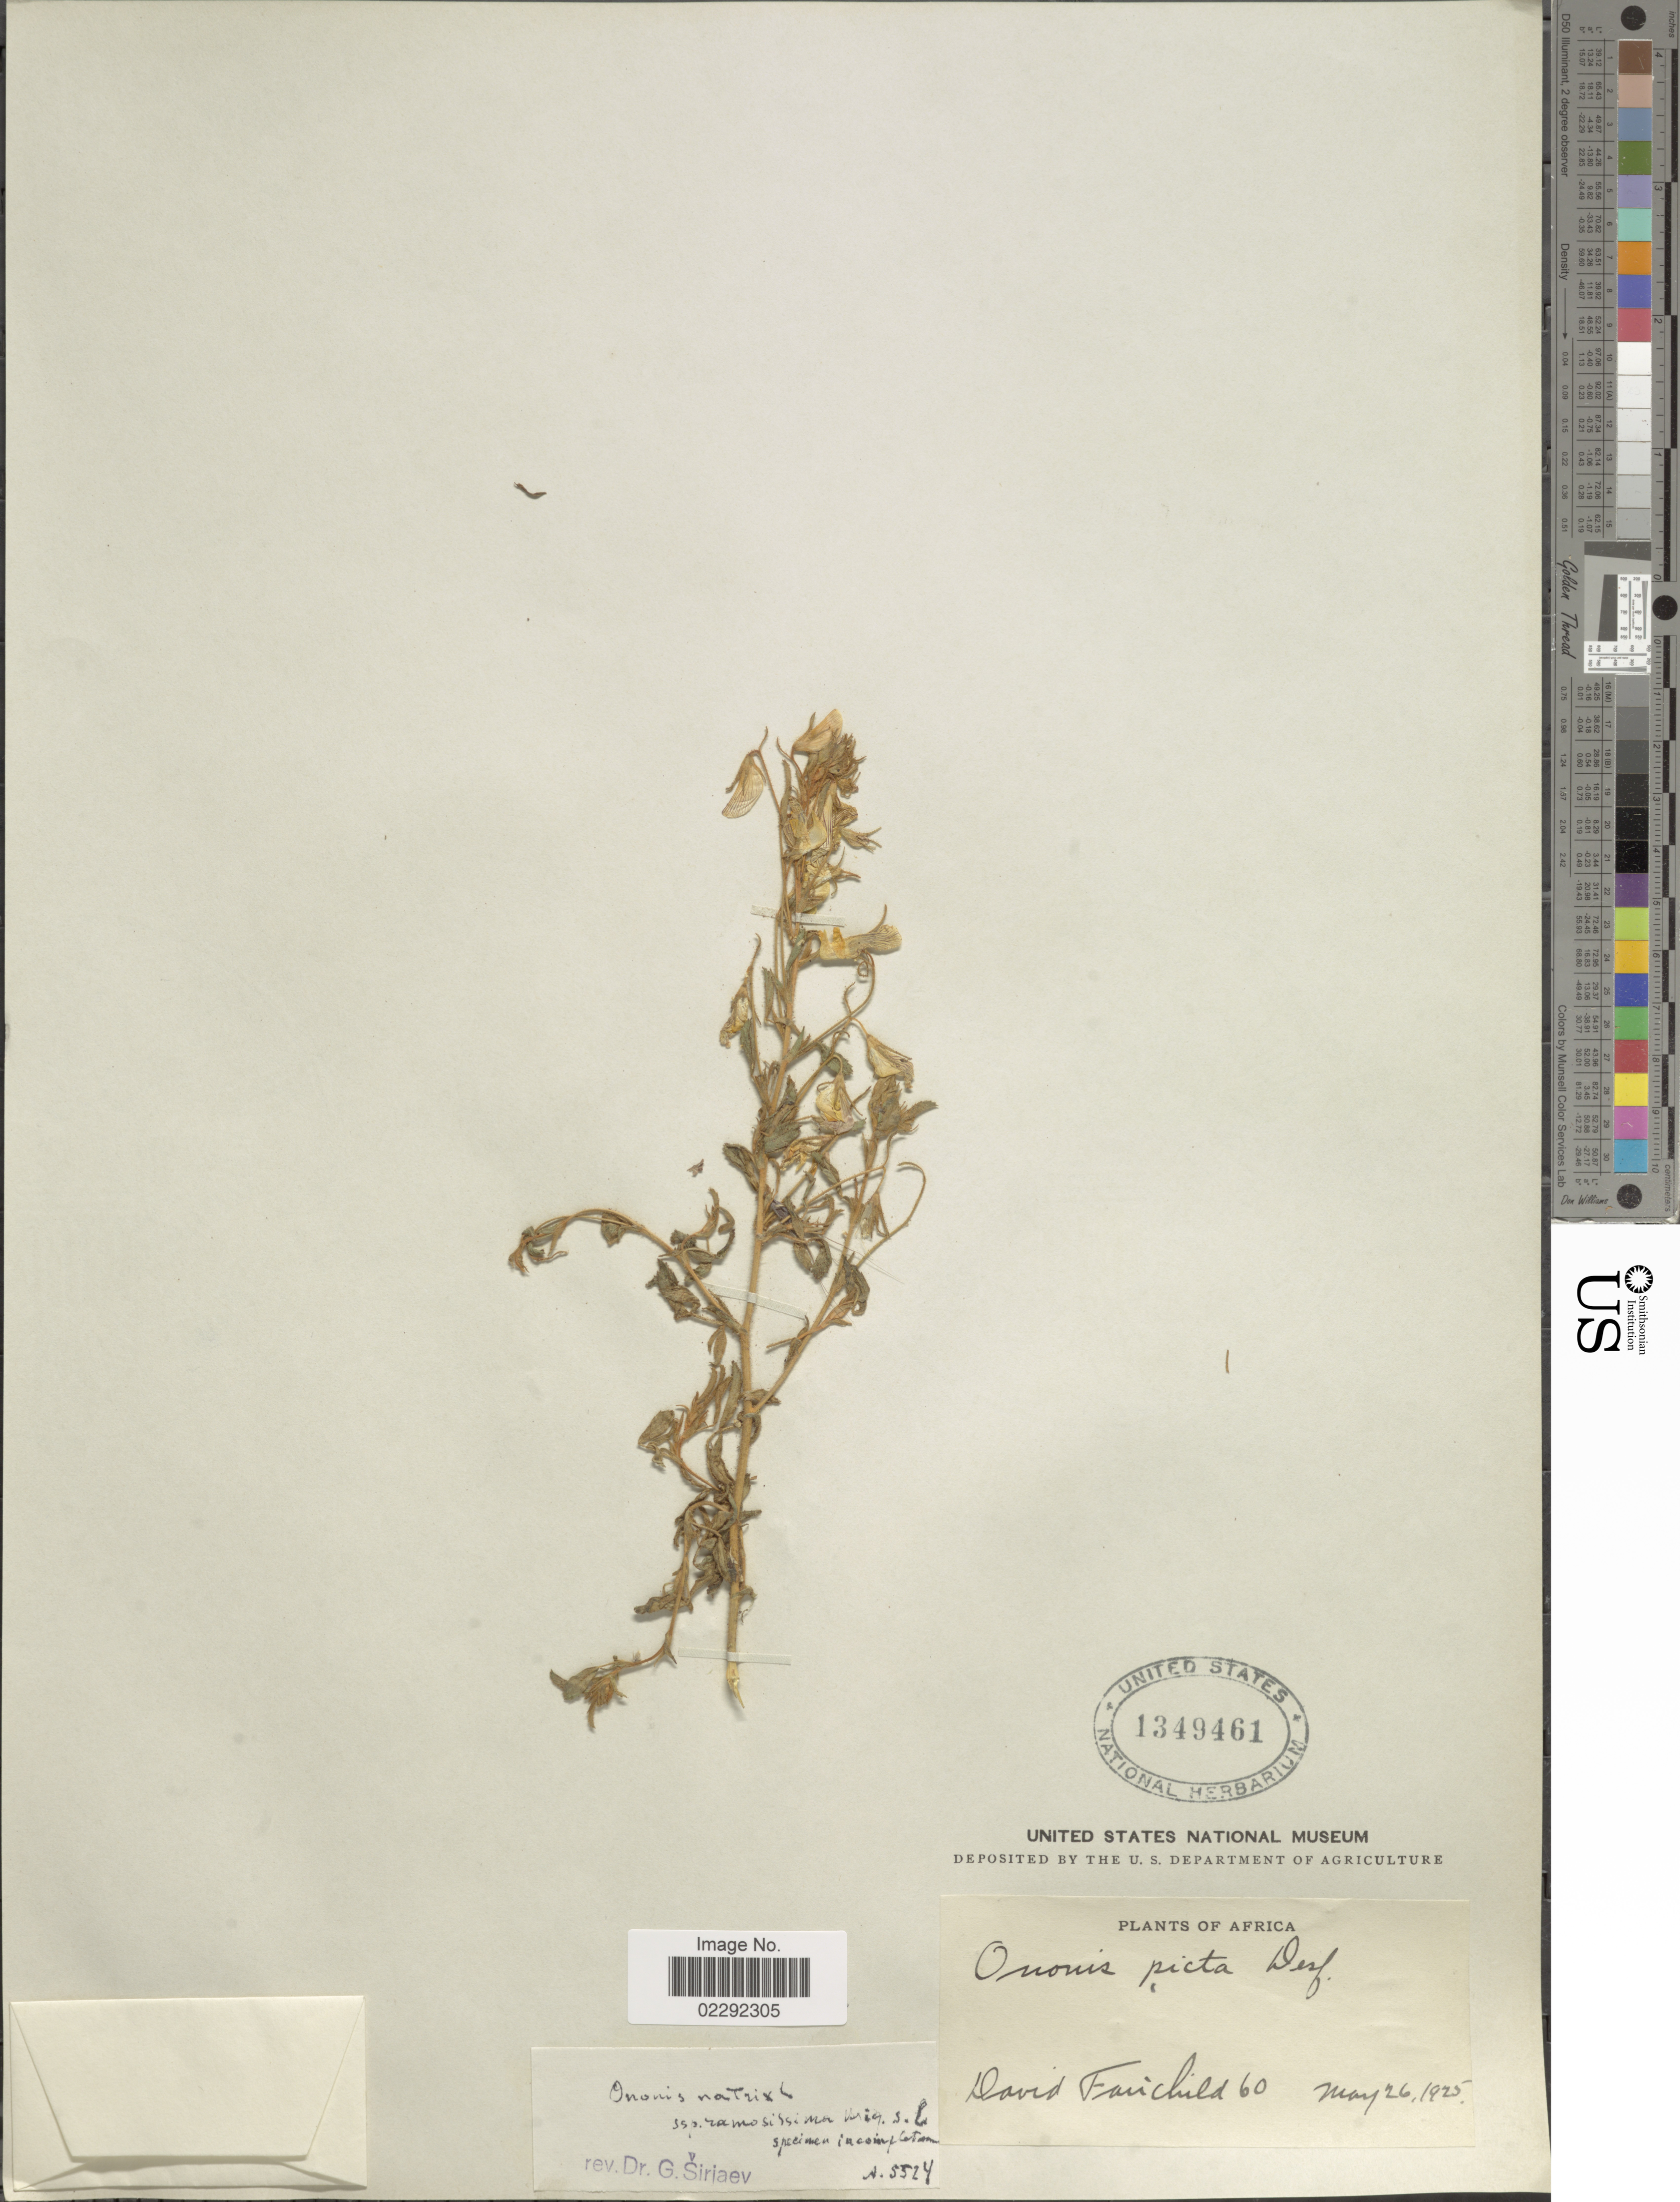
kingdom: Plantae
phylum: Tracheophyta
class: Magnoliopsida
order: Fabales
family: Fabaceae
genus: Ononis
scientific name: Ononis natrix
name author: L.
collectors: D. Fairchild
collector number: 60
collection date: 1925-05-26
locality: Africa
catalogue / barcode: US 1349461